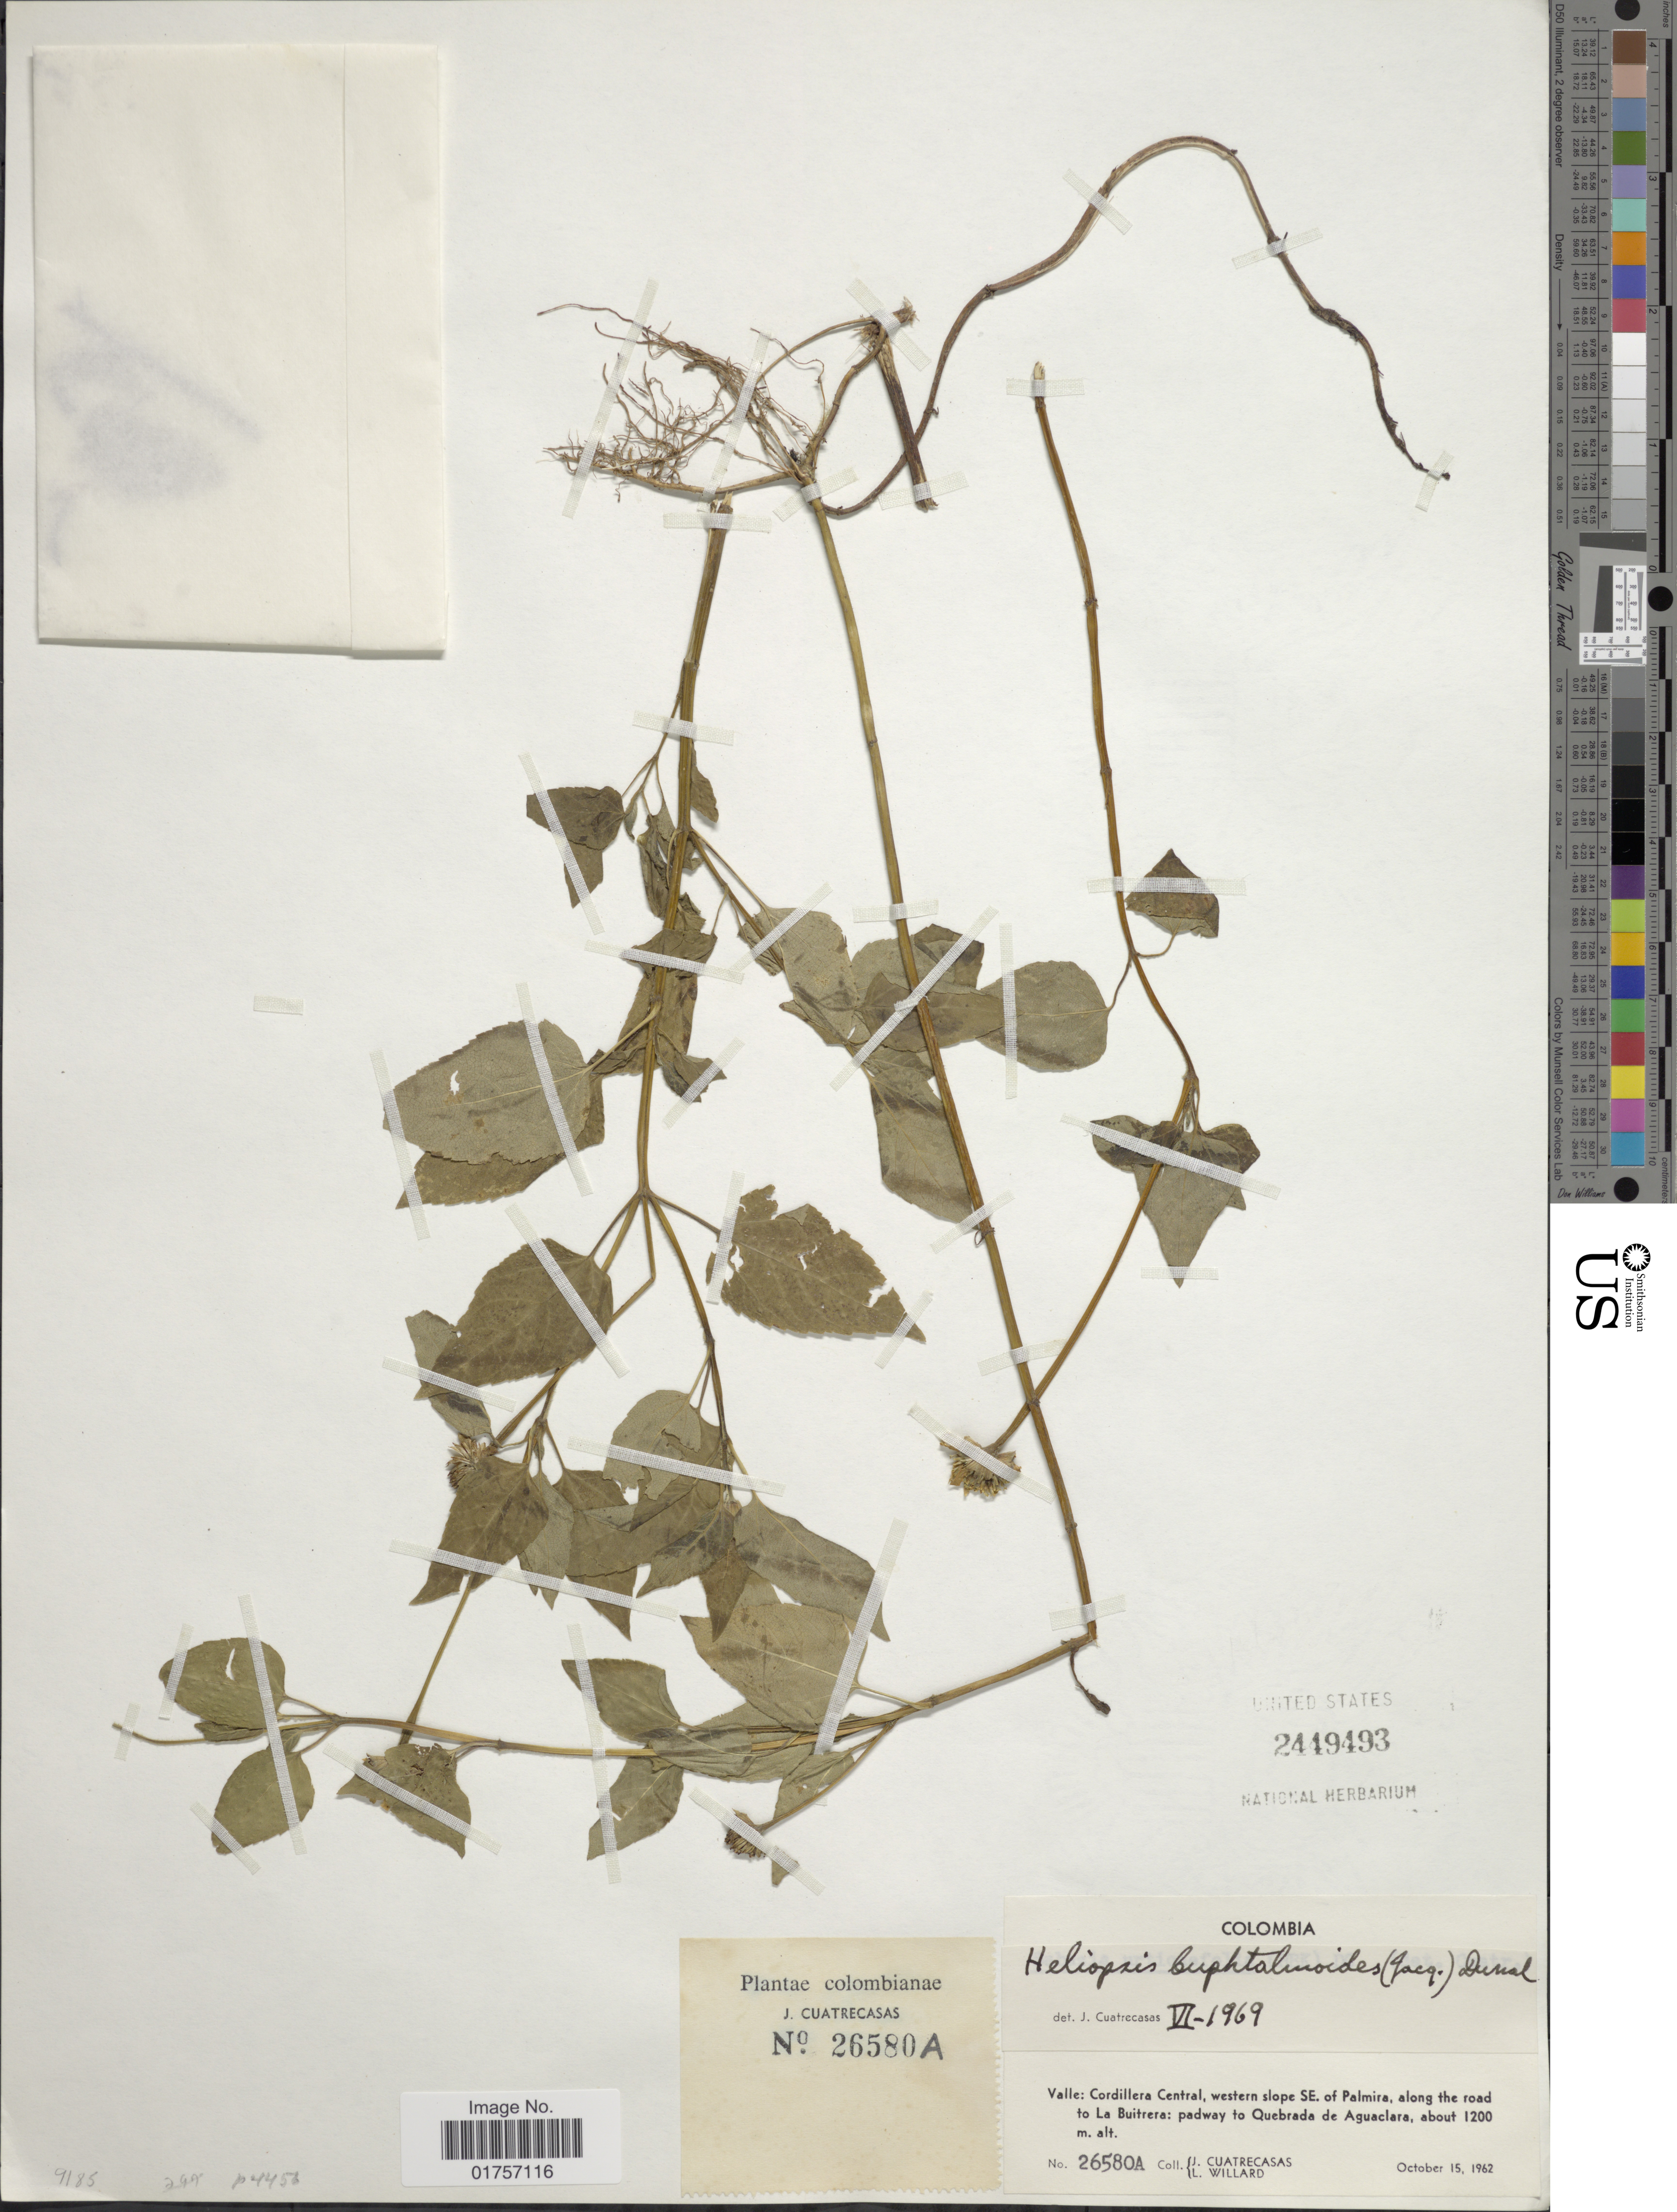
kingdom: Plantae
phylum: Tracheophyta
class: Magnoliopsida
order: Asterales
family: Asteraceae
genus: Heliopsis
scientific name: Heliopsis buphthalmoides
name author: (Jacq.) Dunal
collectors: J. Cuatrecasas & L. Willard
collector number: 26580A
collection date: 1962-10-15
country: Colombia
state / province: Valle del Cauca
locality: Valle: Cordillera Central, western slope SE. of Palmira, along the road to La Buitrera: padway to Quebrada de Aguaclara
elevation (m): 1200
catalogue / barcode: US 2449493